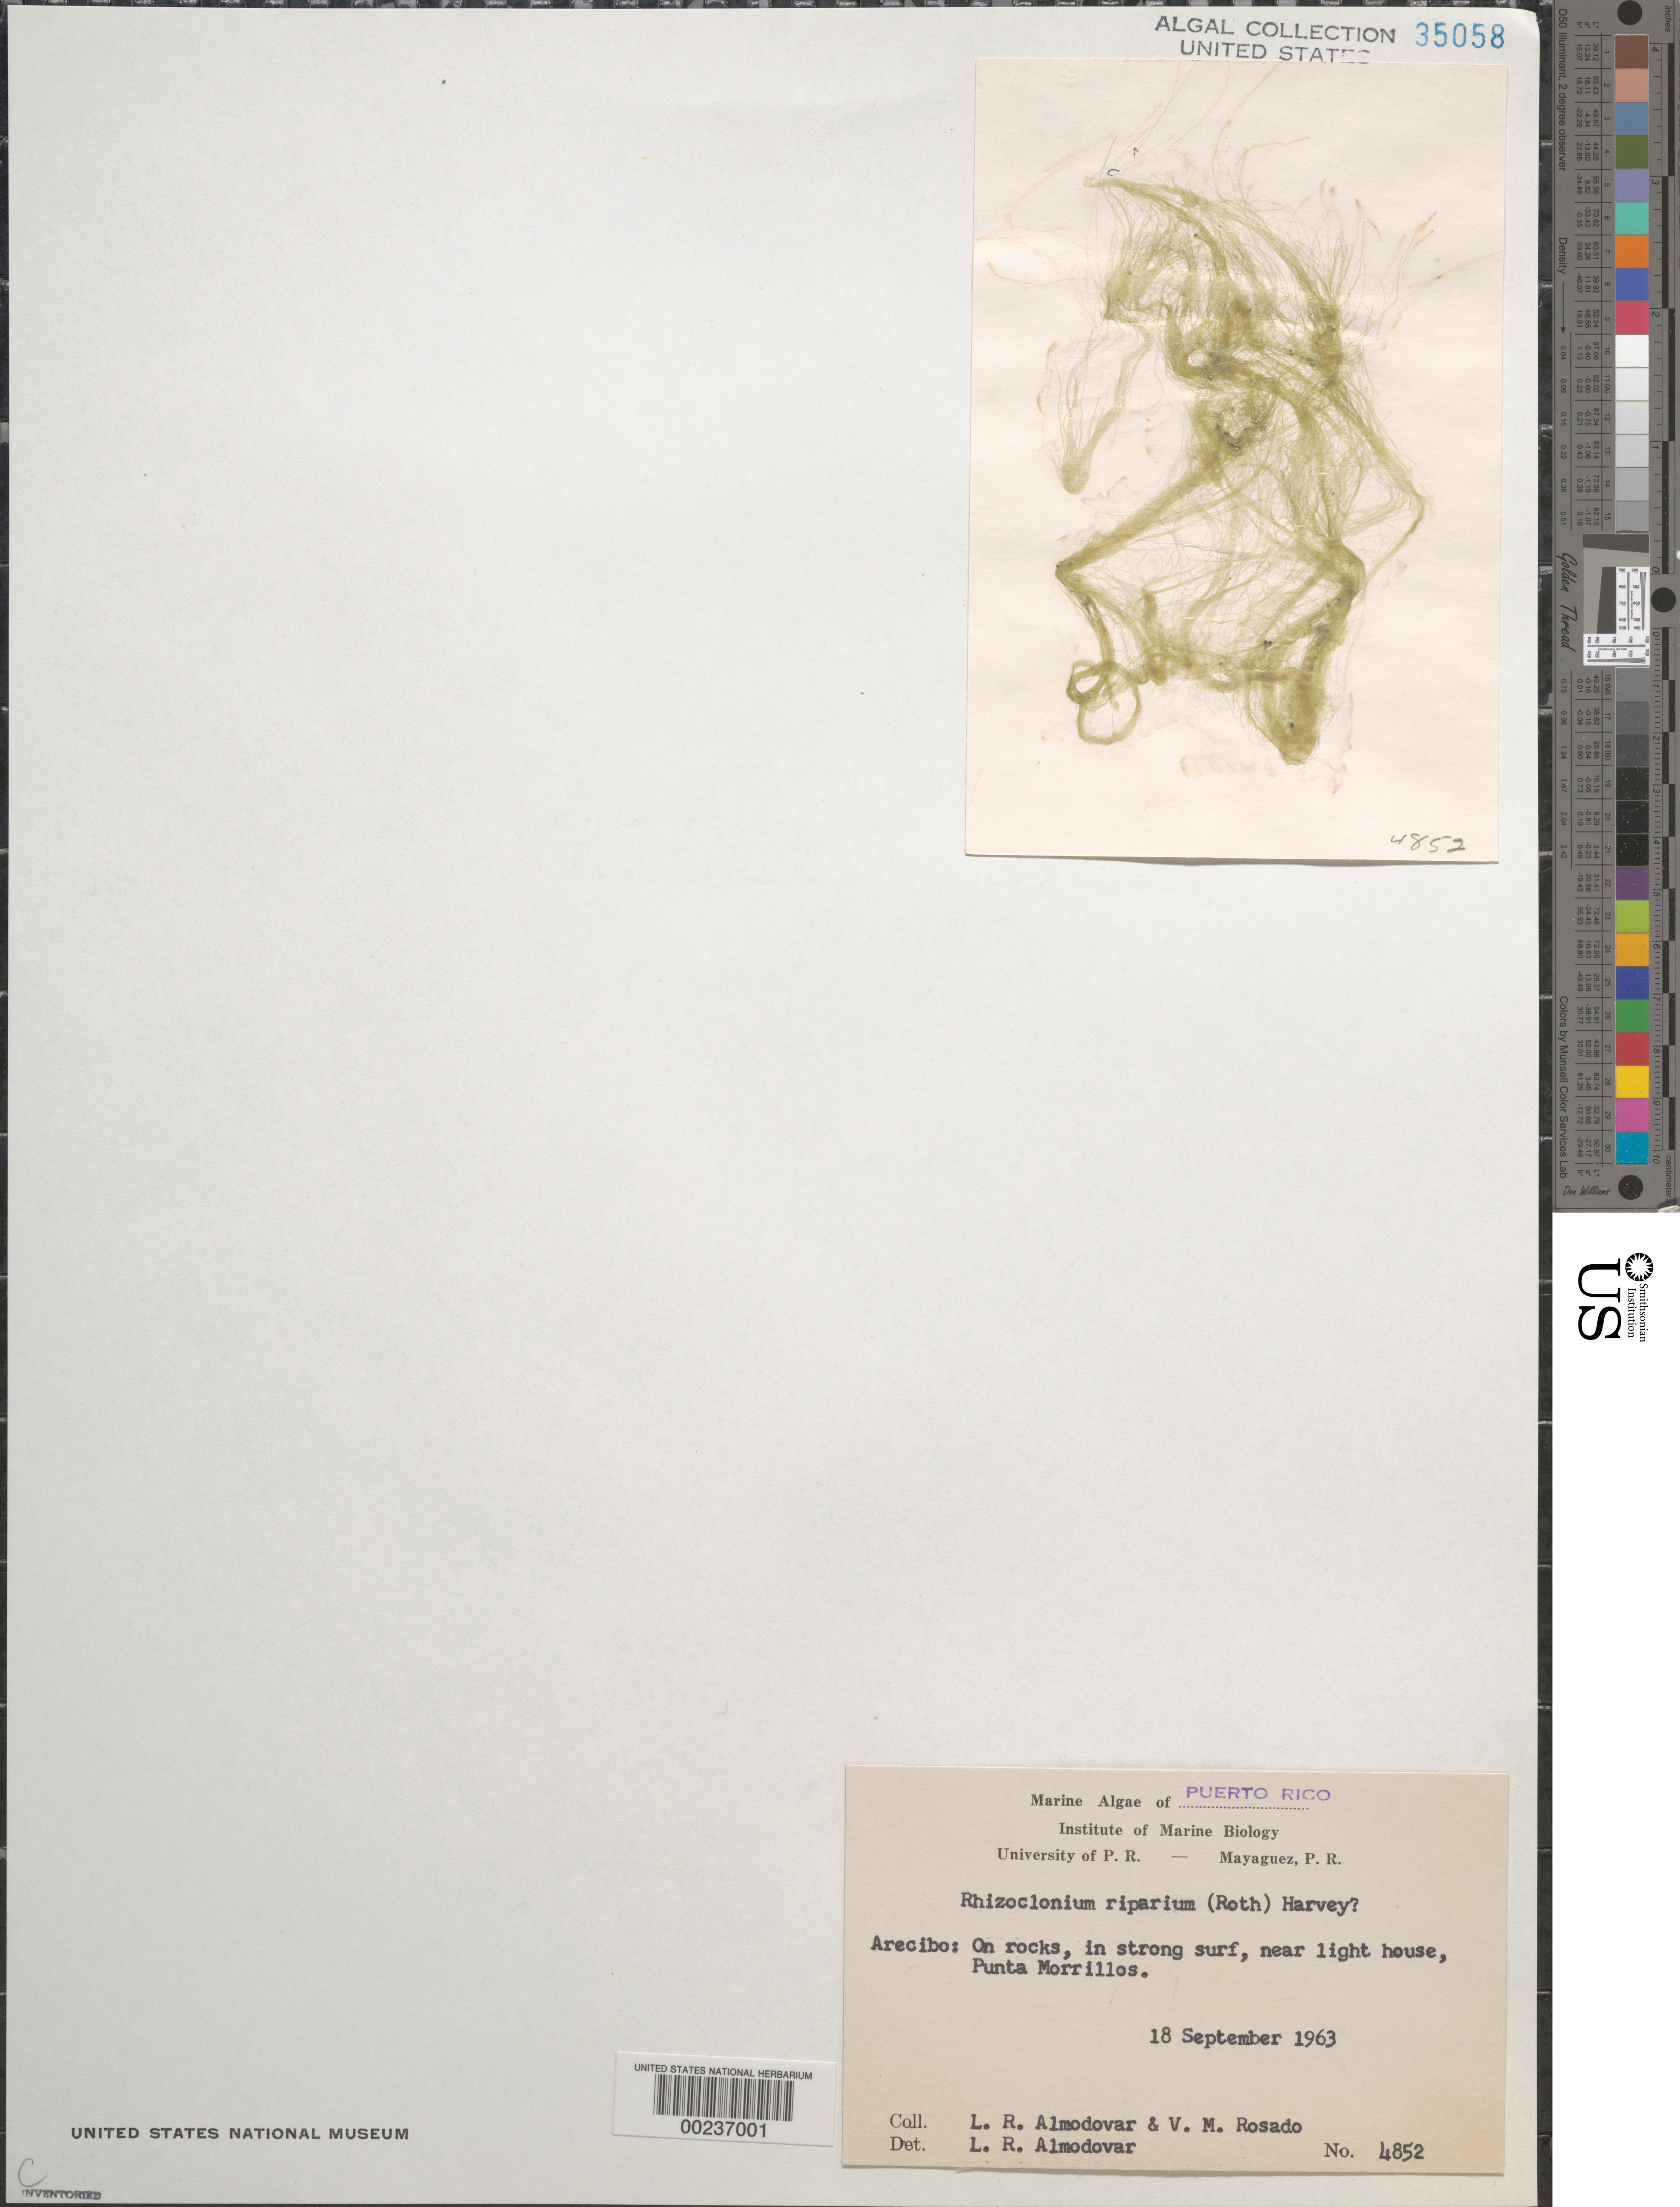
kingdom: Plantae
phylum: Chlorophyta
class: Ulvophyceae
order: Cladophorales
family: Cladophoraceae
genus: Rhizoclonium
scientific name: Rhizoclonium riparium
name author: (Roth) Harv.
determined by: Almodovar, L. R.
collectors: L. Almodovar & V. Rosado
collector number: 4852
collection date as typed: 18 Sep 1963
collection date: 1963-09-18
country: Puerto Rico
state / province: Arecibo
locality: Punta Morrillos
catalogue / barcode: US 35058